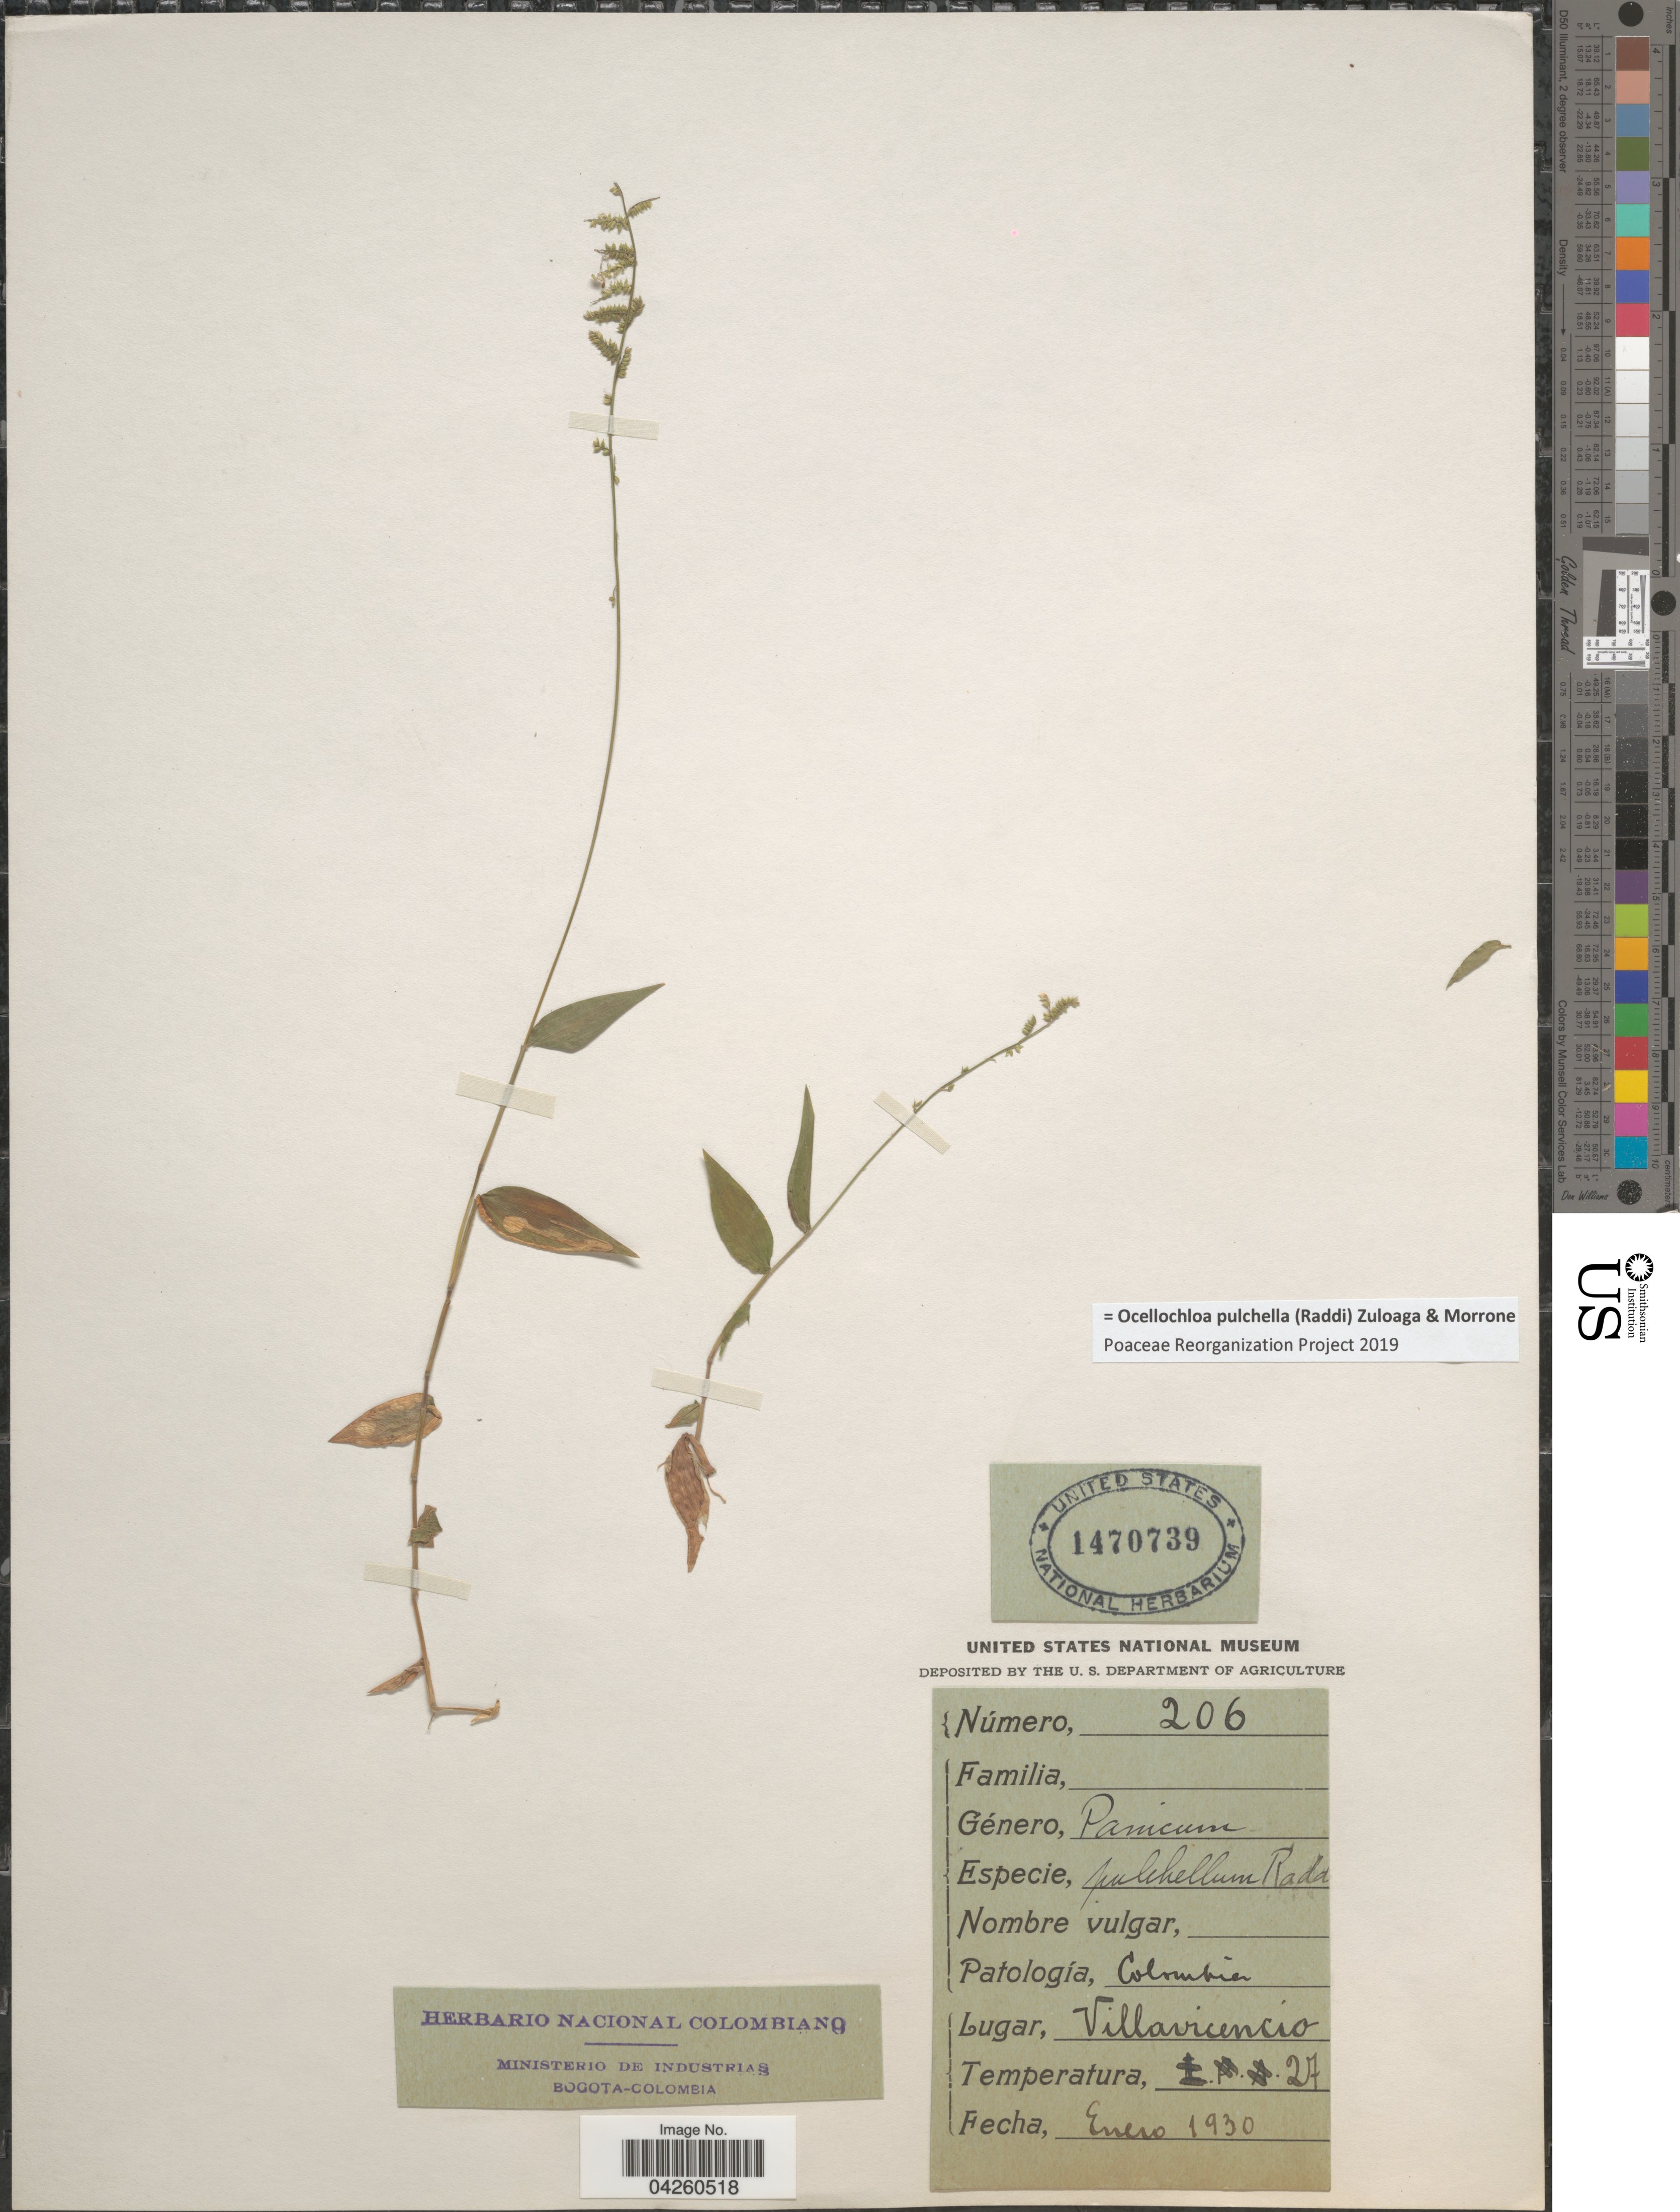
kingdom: Plantae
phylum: Tracheophyta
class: Liliopsida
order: Poales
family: Poaceae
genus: Ocellochloa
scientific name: Ocellochloa pulchella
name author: (Raddi) Zuloaga & Morrone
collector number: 206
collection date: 1930-01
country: Colombia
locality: Villavicencio.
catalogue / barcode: US 1470739